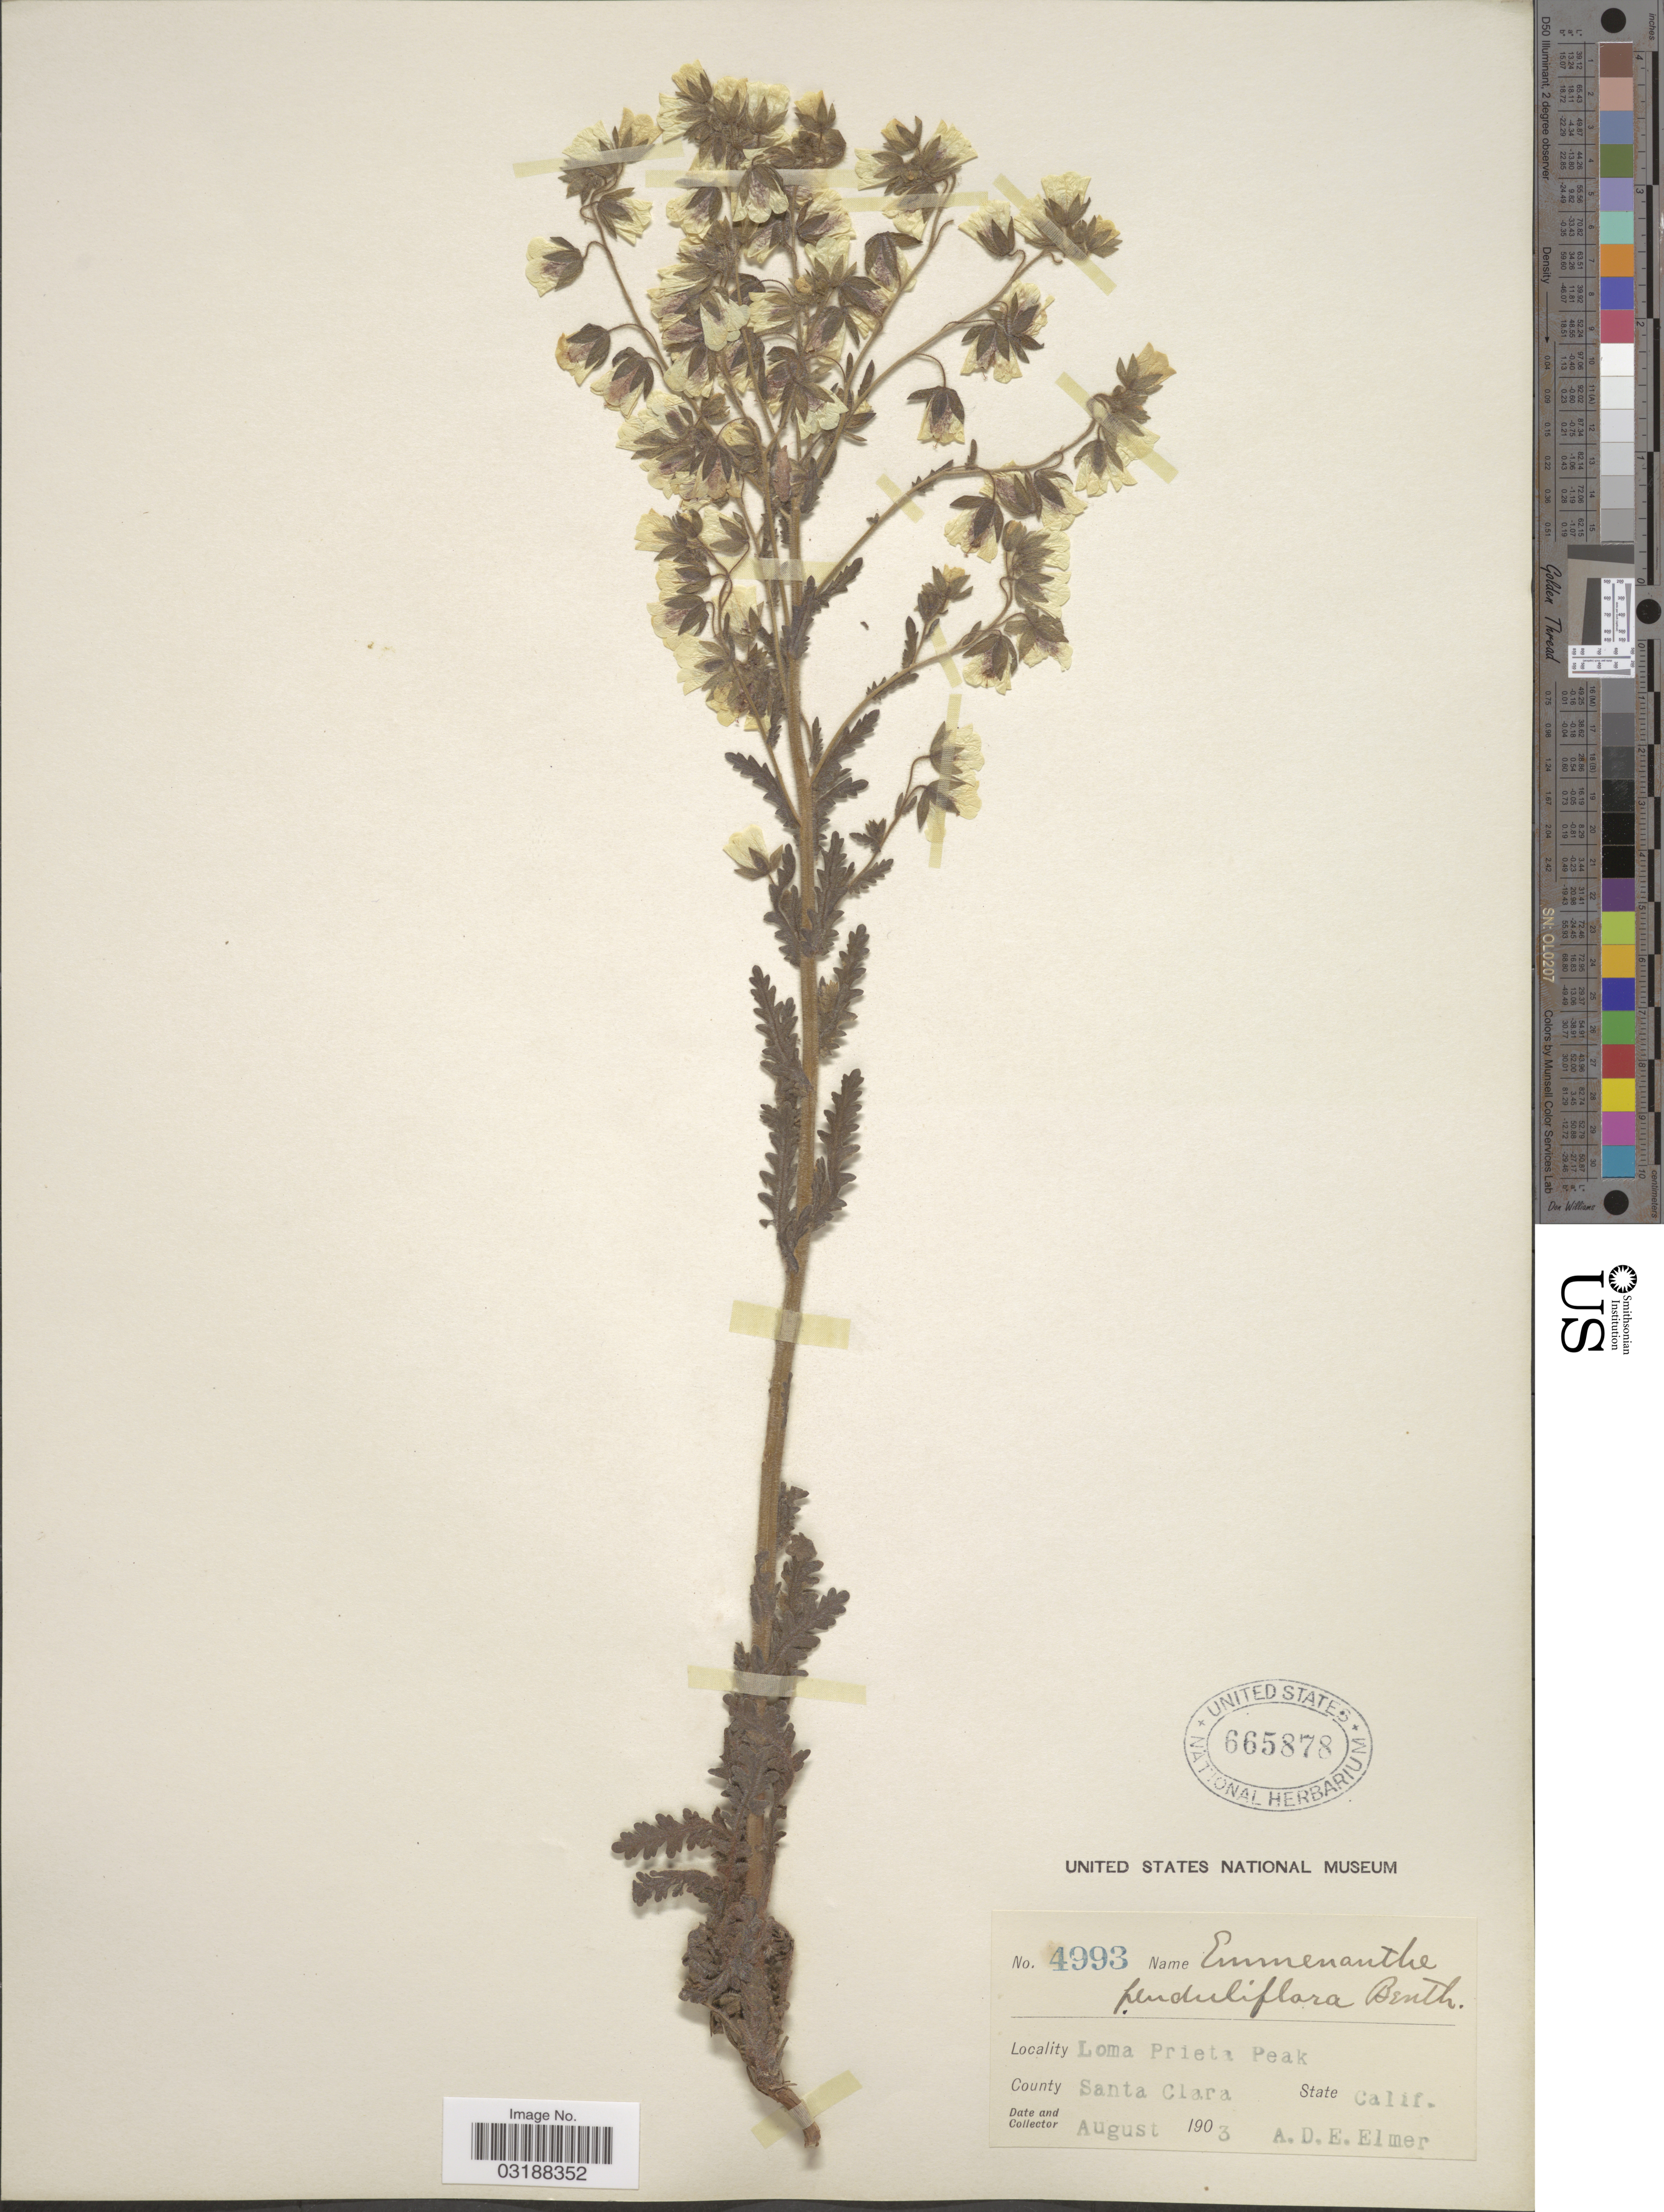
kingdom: Plantae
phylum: Tracheophyta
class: Magnoliopsida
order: Boraginales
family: Hydrophyllaceae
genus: Emmenanthe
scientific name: Emmenanthe penduliflora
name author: Benth.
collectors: A. D. E. Elmer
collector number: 4993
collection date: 1903-08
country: United States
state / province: California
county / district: Santa Clara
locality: Loma Prieta Peak. County Santa Clara. State Calif.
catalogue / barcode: US 665878